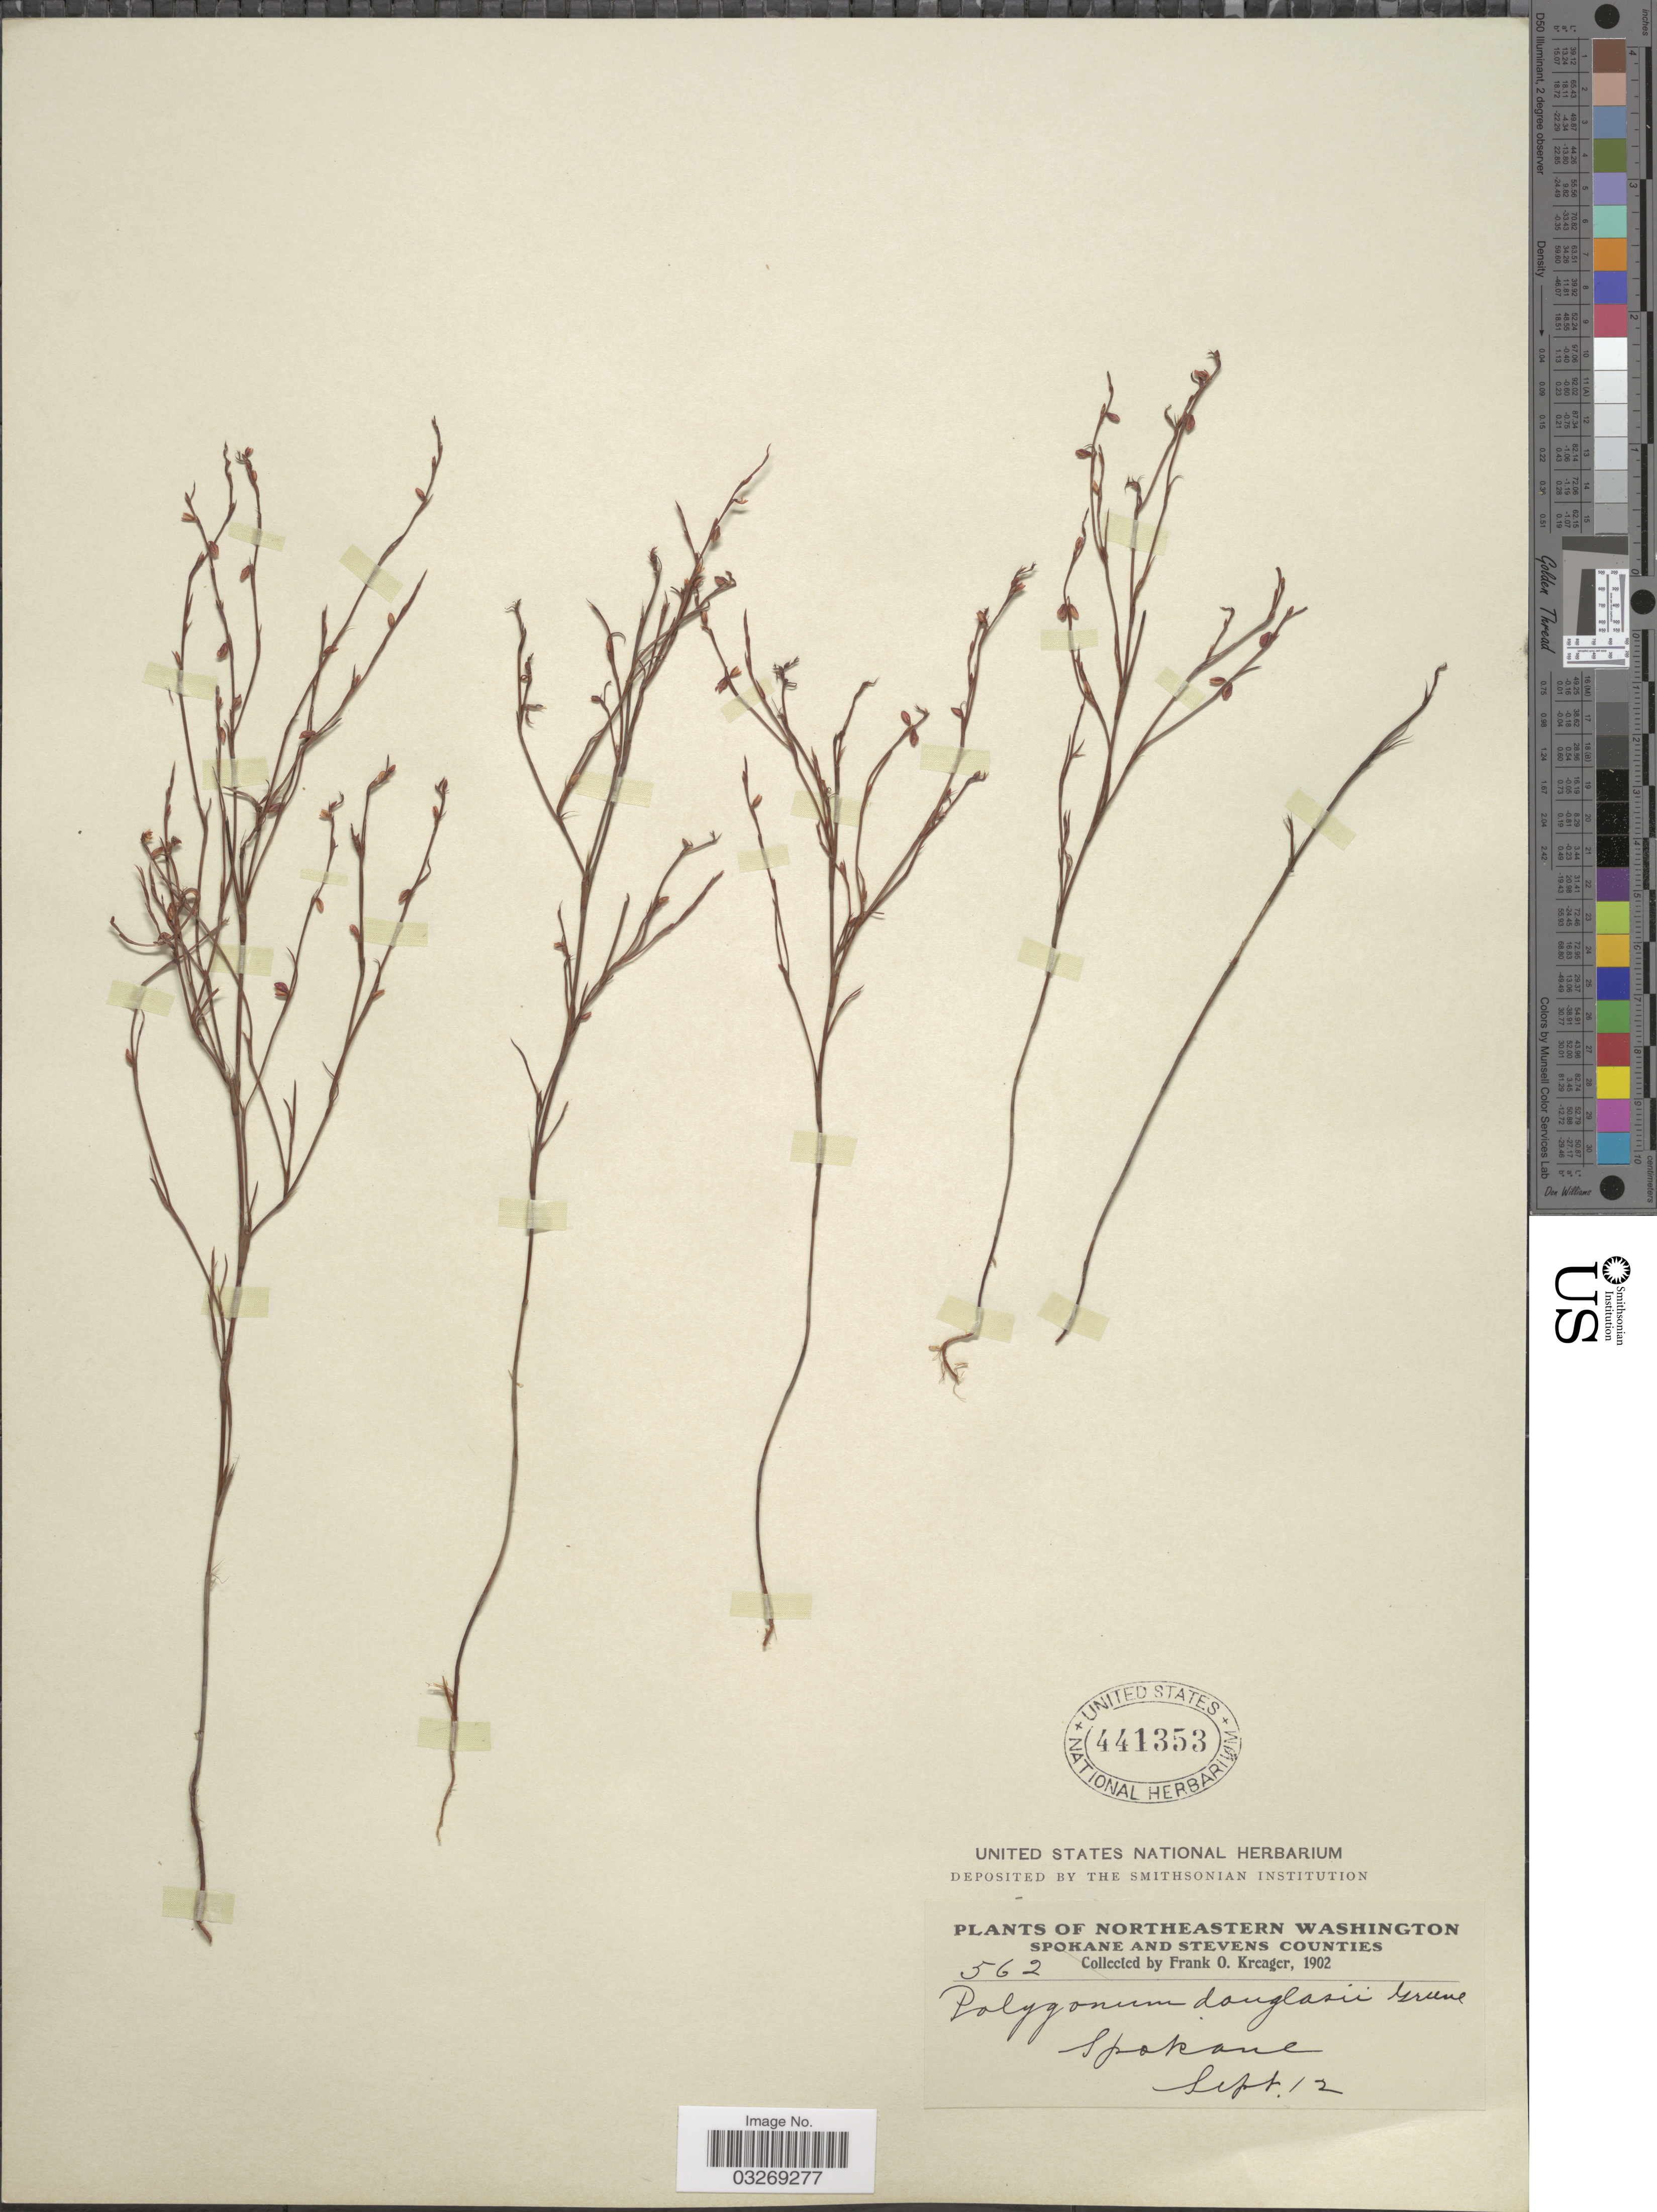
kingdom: Plantae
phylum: Tracheophyta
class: Magnoliopsida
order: Caryophyllales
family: Polygonaceae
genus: Polygonum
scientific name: Polygonum douglasii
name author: Greene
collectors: F. Kreager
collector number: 562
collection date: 1902-09-12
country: United States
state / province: Washington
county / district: Spokane / Stevens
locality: Northeastern Washington, Spokane and Stevens Counties. Spokane.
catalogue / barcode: US 441353